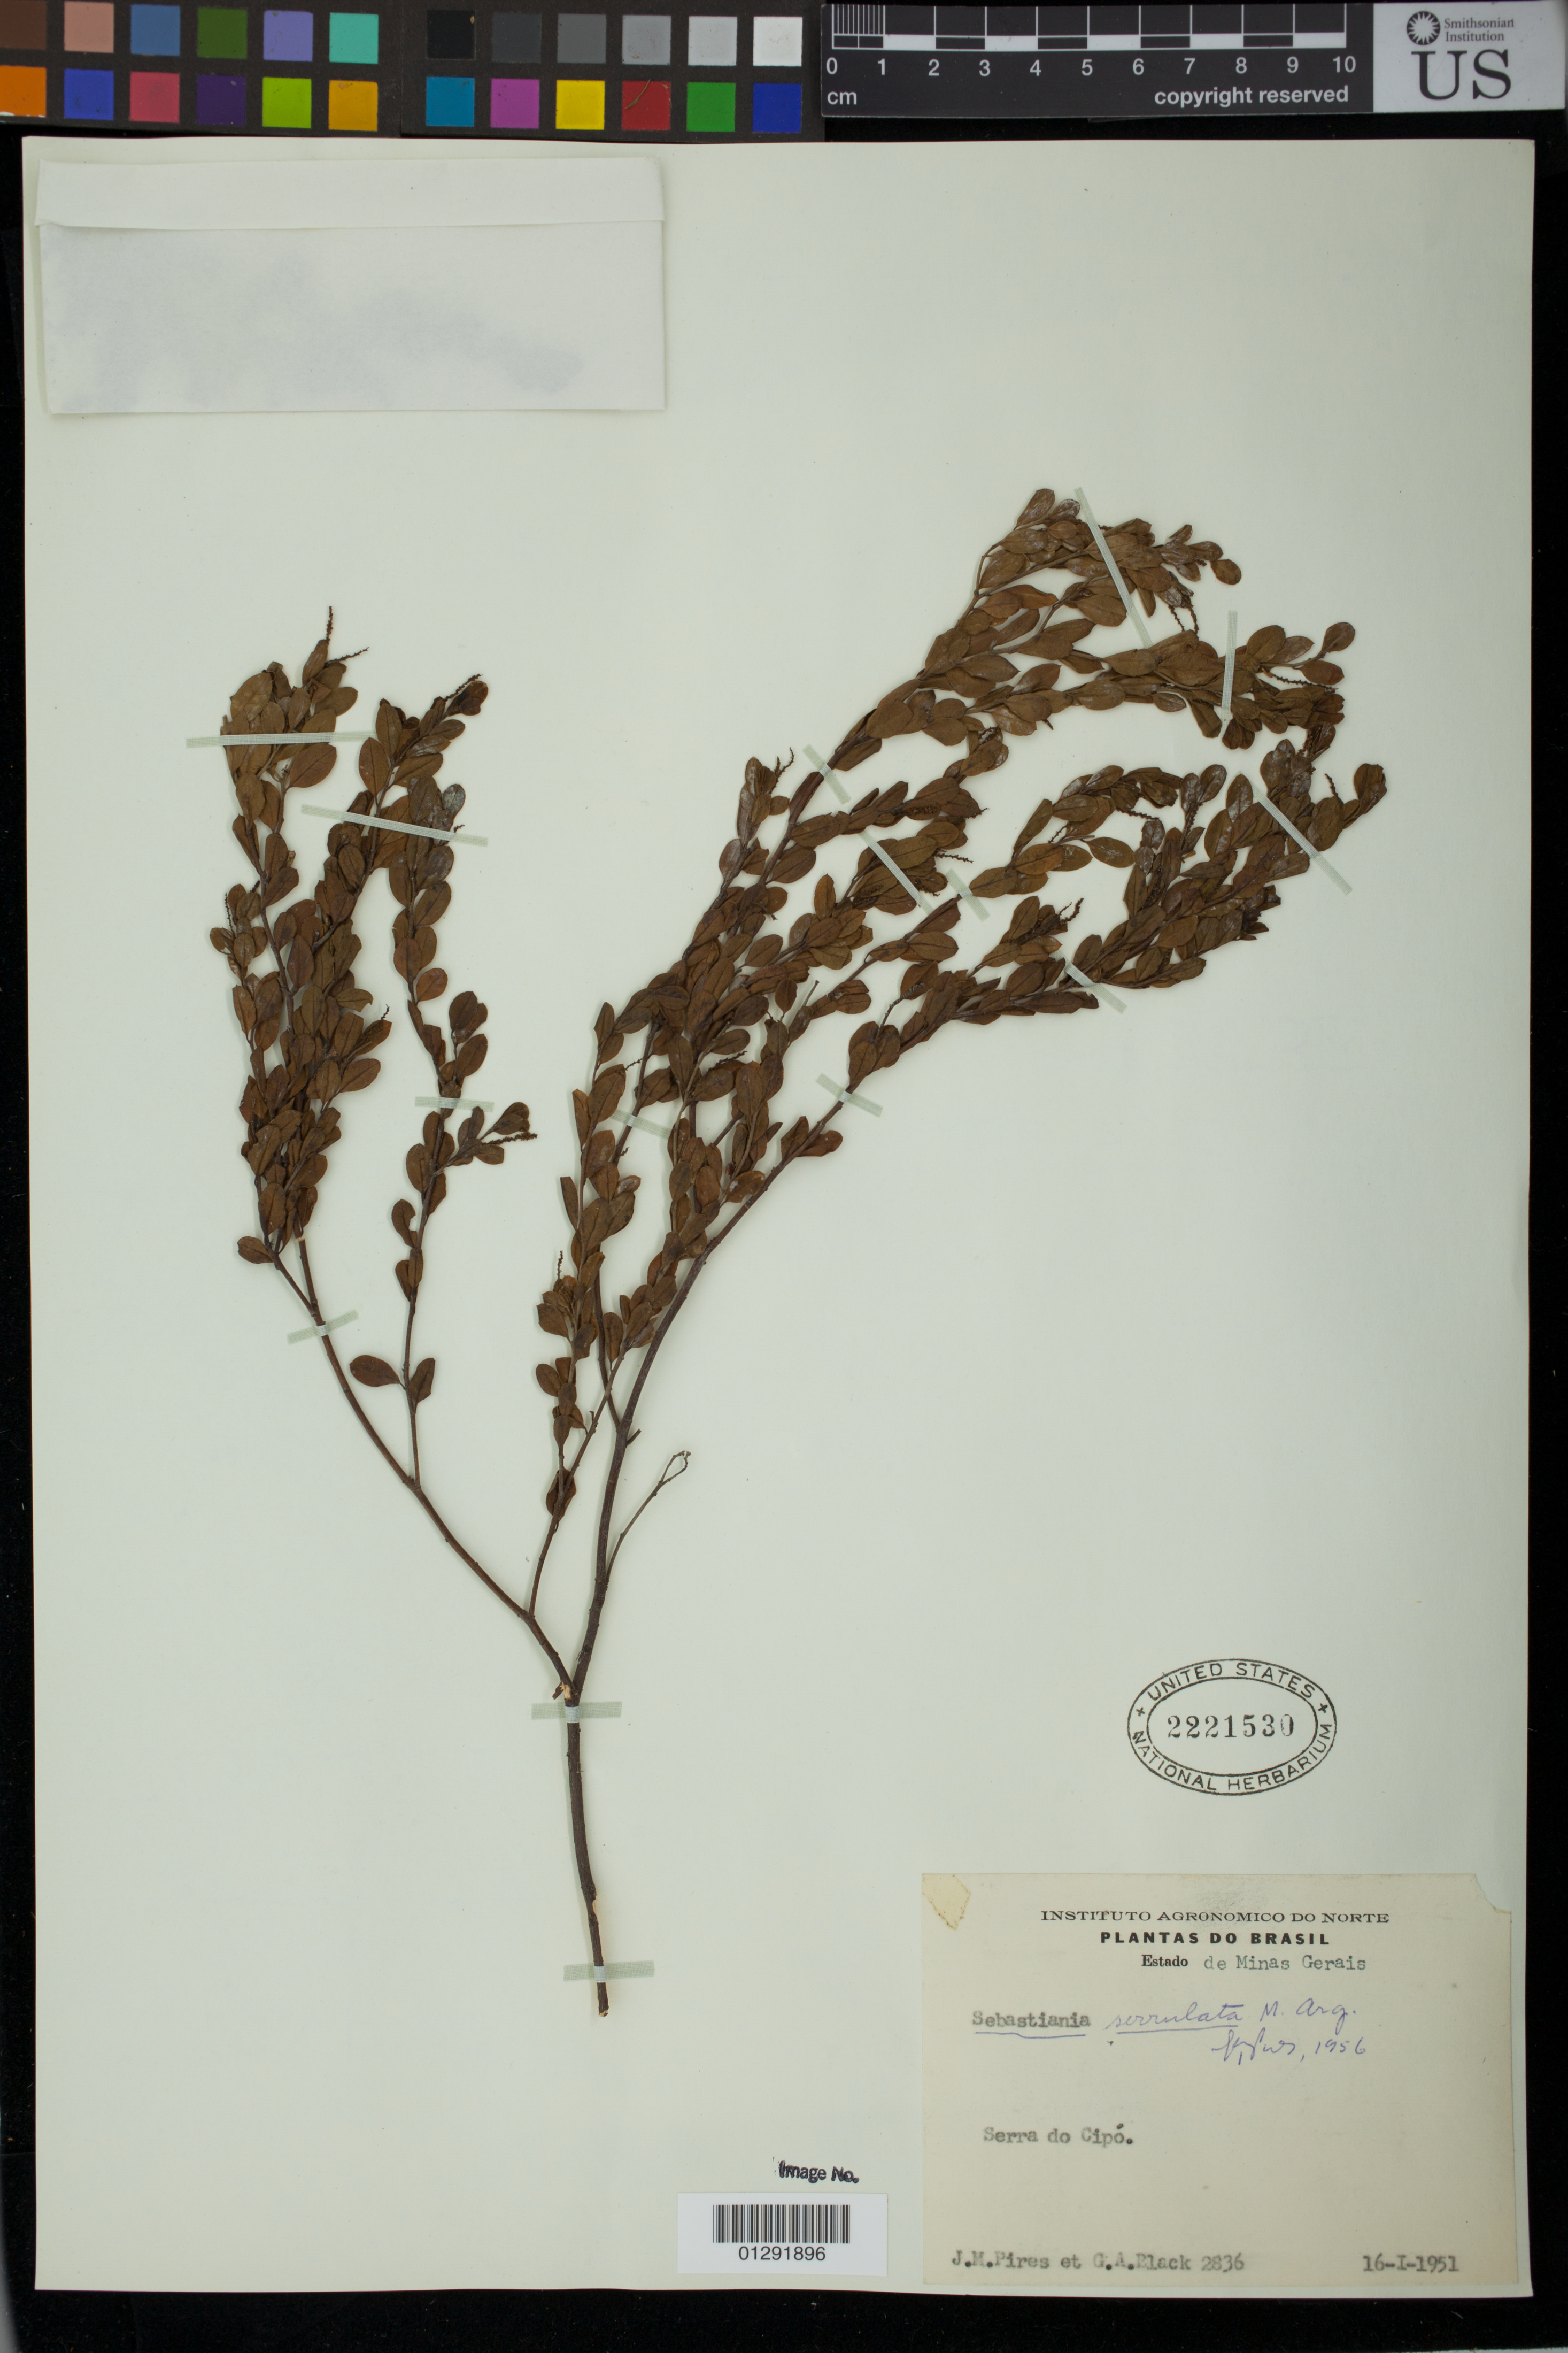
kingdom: Plantae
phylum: Tracheophyta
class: Magnoliopsida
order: Malpighiales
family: Euphorbiaceae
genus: Sebastiania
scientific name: Sebastiania serrulata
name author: (Mart.) Müll. Arg.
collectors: J. M. Pires & G. A. Black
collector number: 2836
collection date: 1951-01-16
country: Brazil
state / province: Minas Gerais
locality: Serra do Cipo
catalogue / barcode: US 2221530